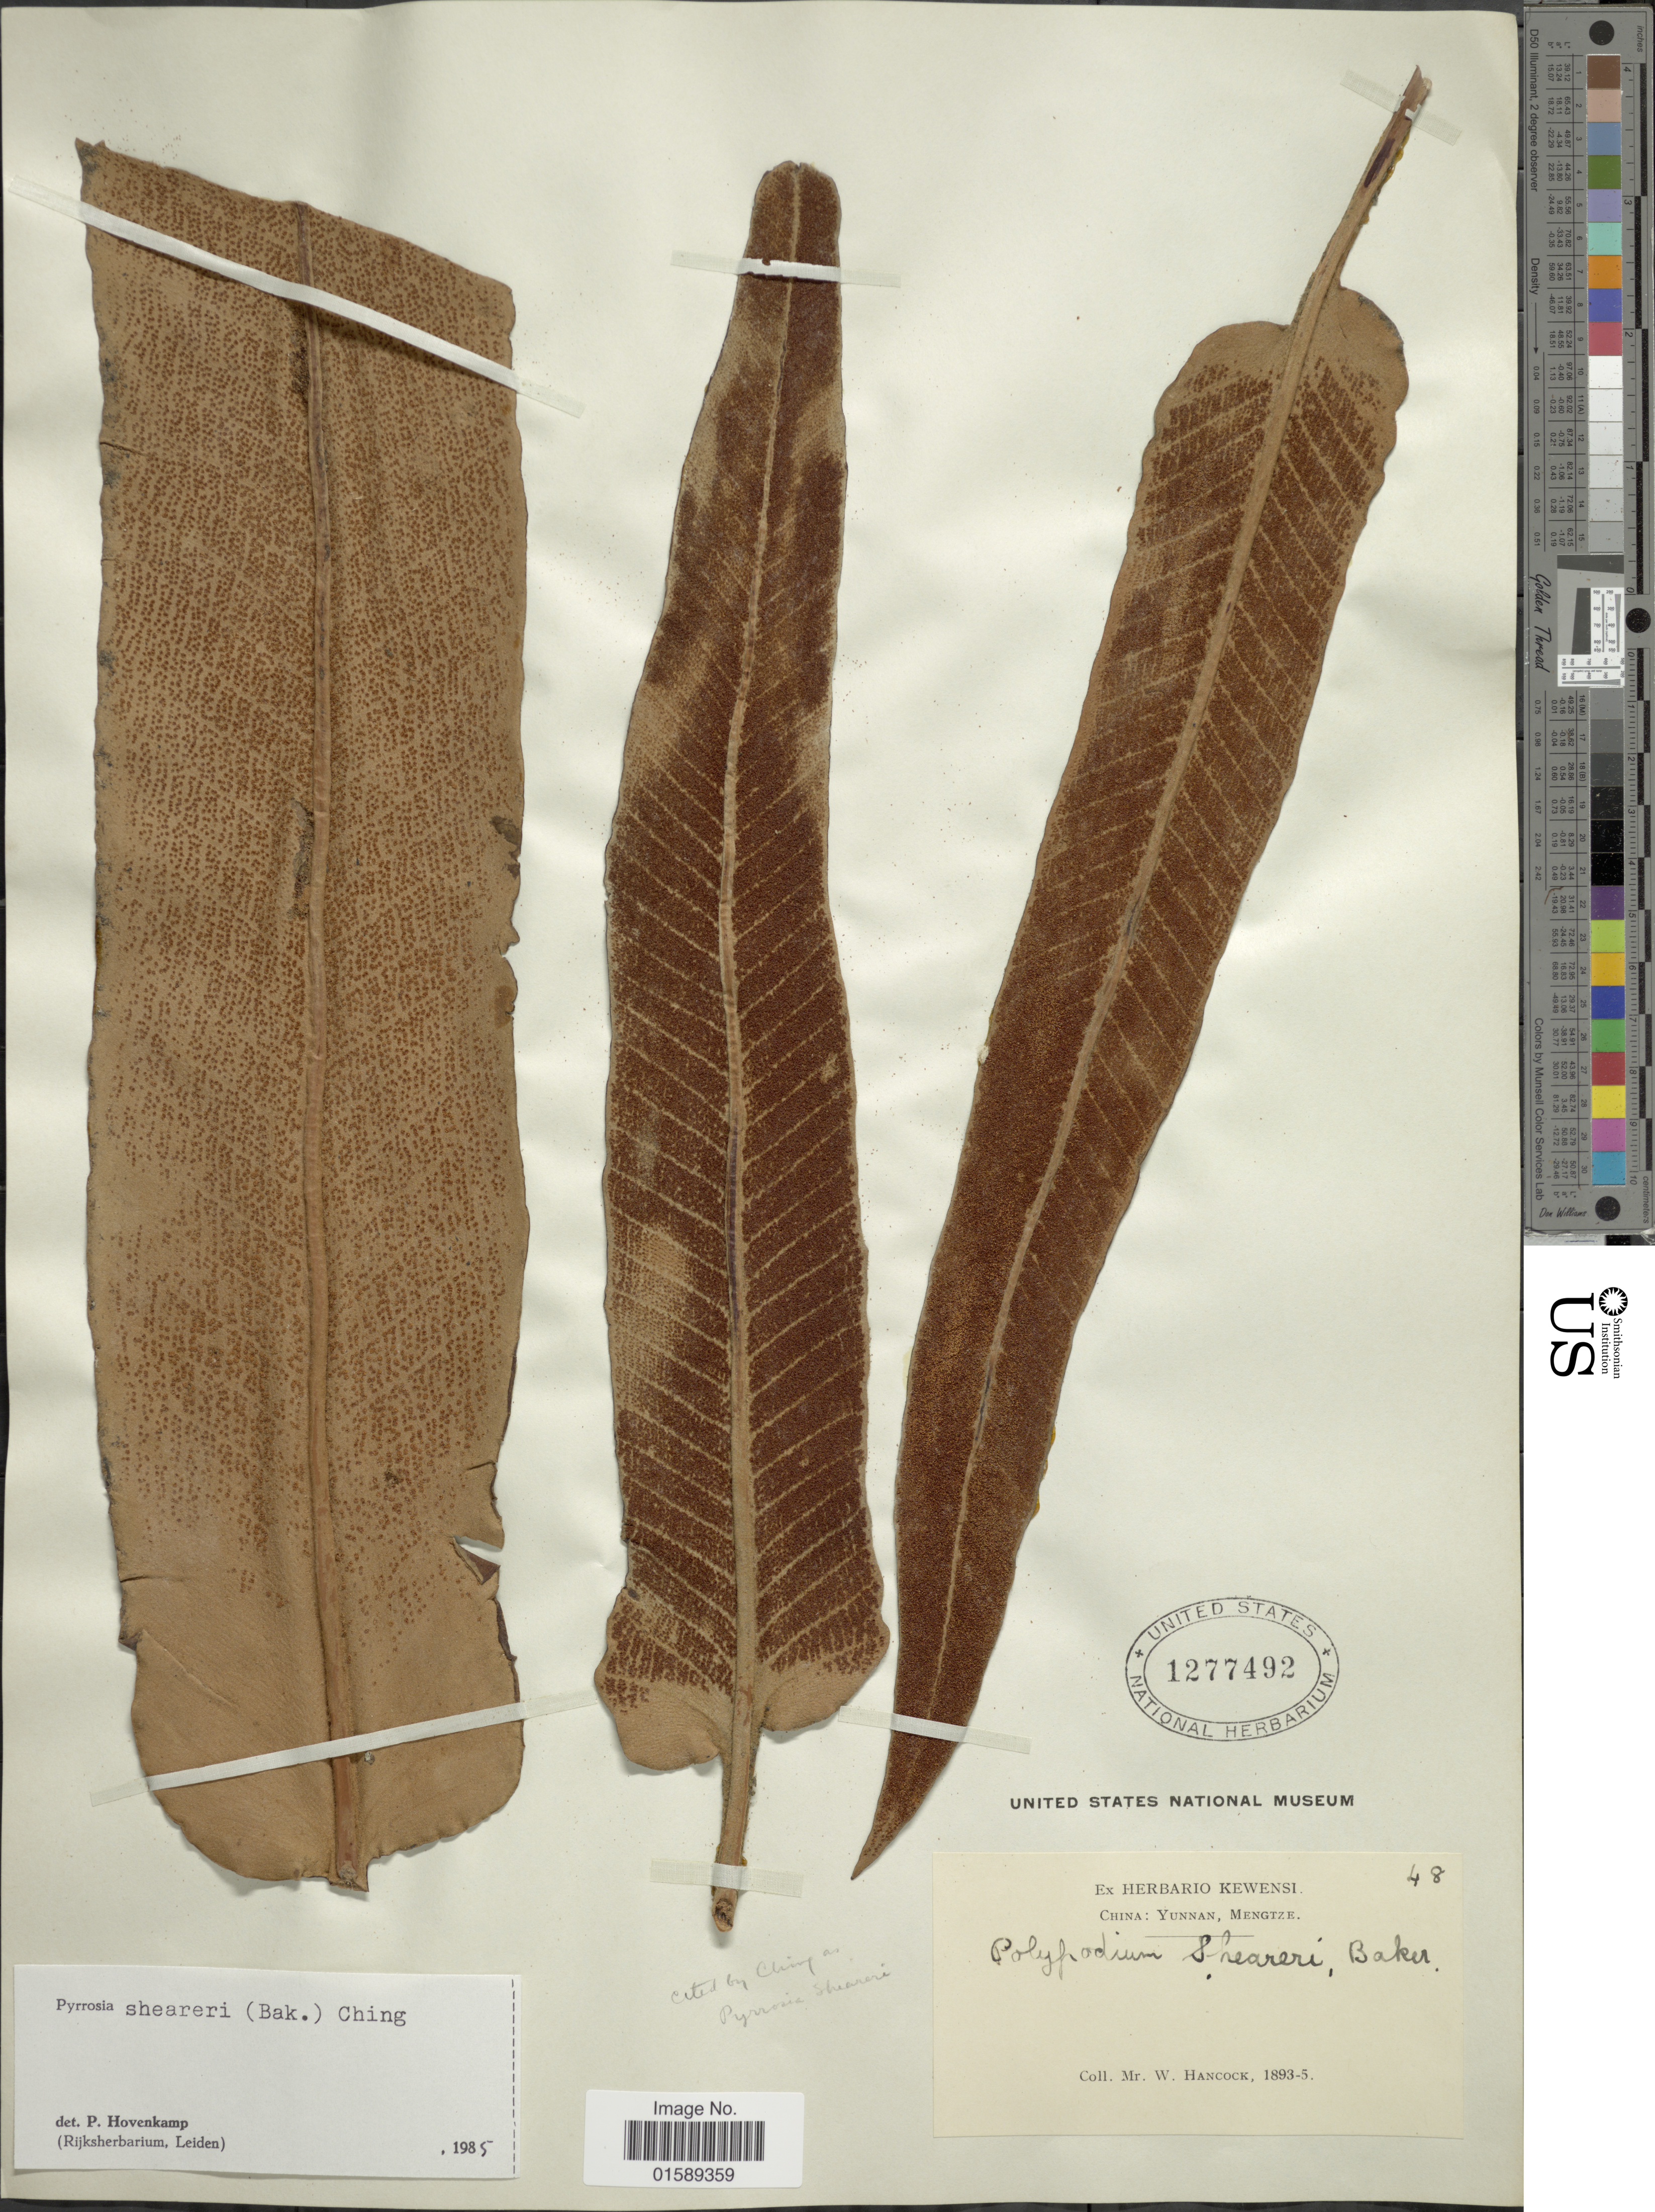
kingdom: Plantae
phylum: Tracheophyta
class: Polypodiopsida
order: Polypodiales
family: Polypodiaceae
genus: Pyrrosia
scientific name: Pyrrosia sheareri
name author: (Baker) Ching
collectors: W. Hancock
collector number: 48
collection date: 1893/1895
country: China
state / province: Yunnan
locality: China: Yunnan, Mengtze.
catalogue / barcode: US 1277492